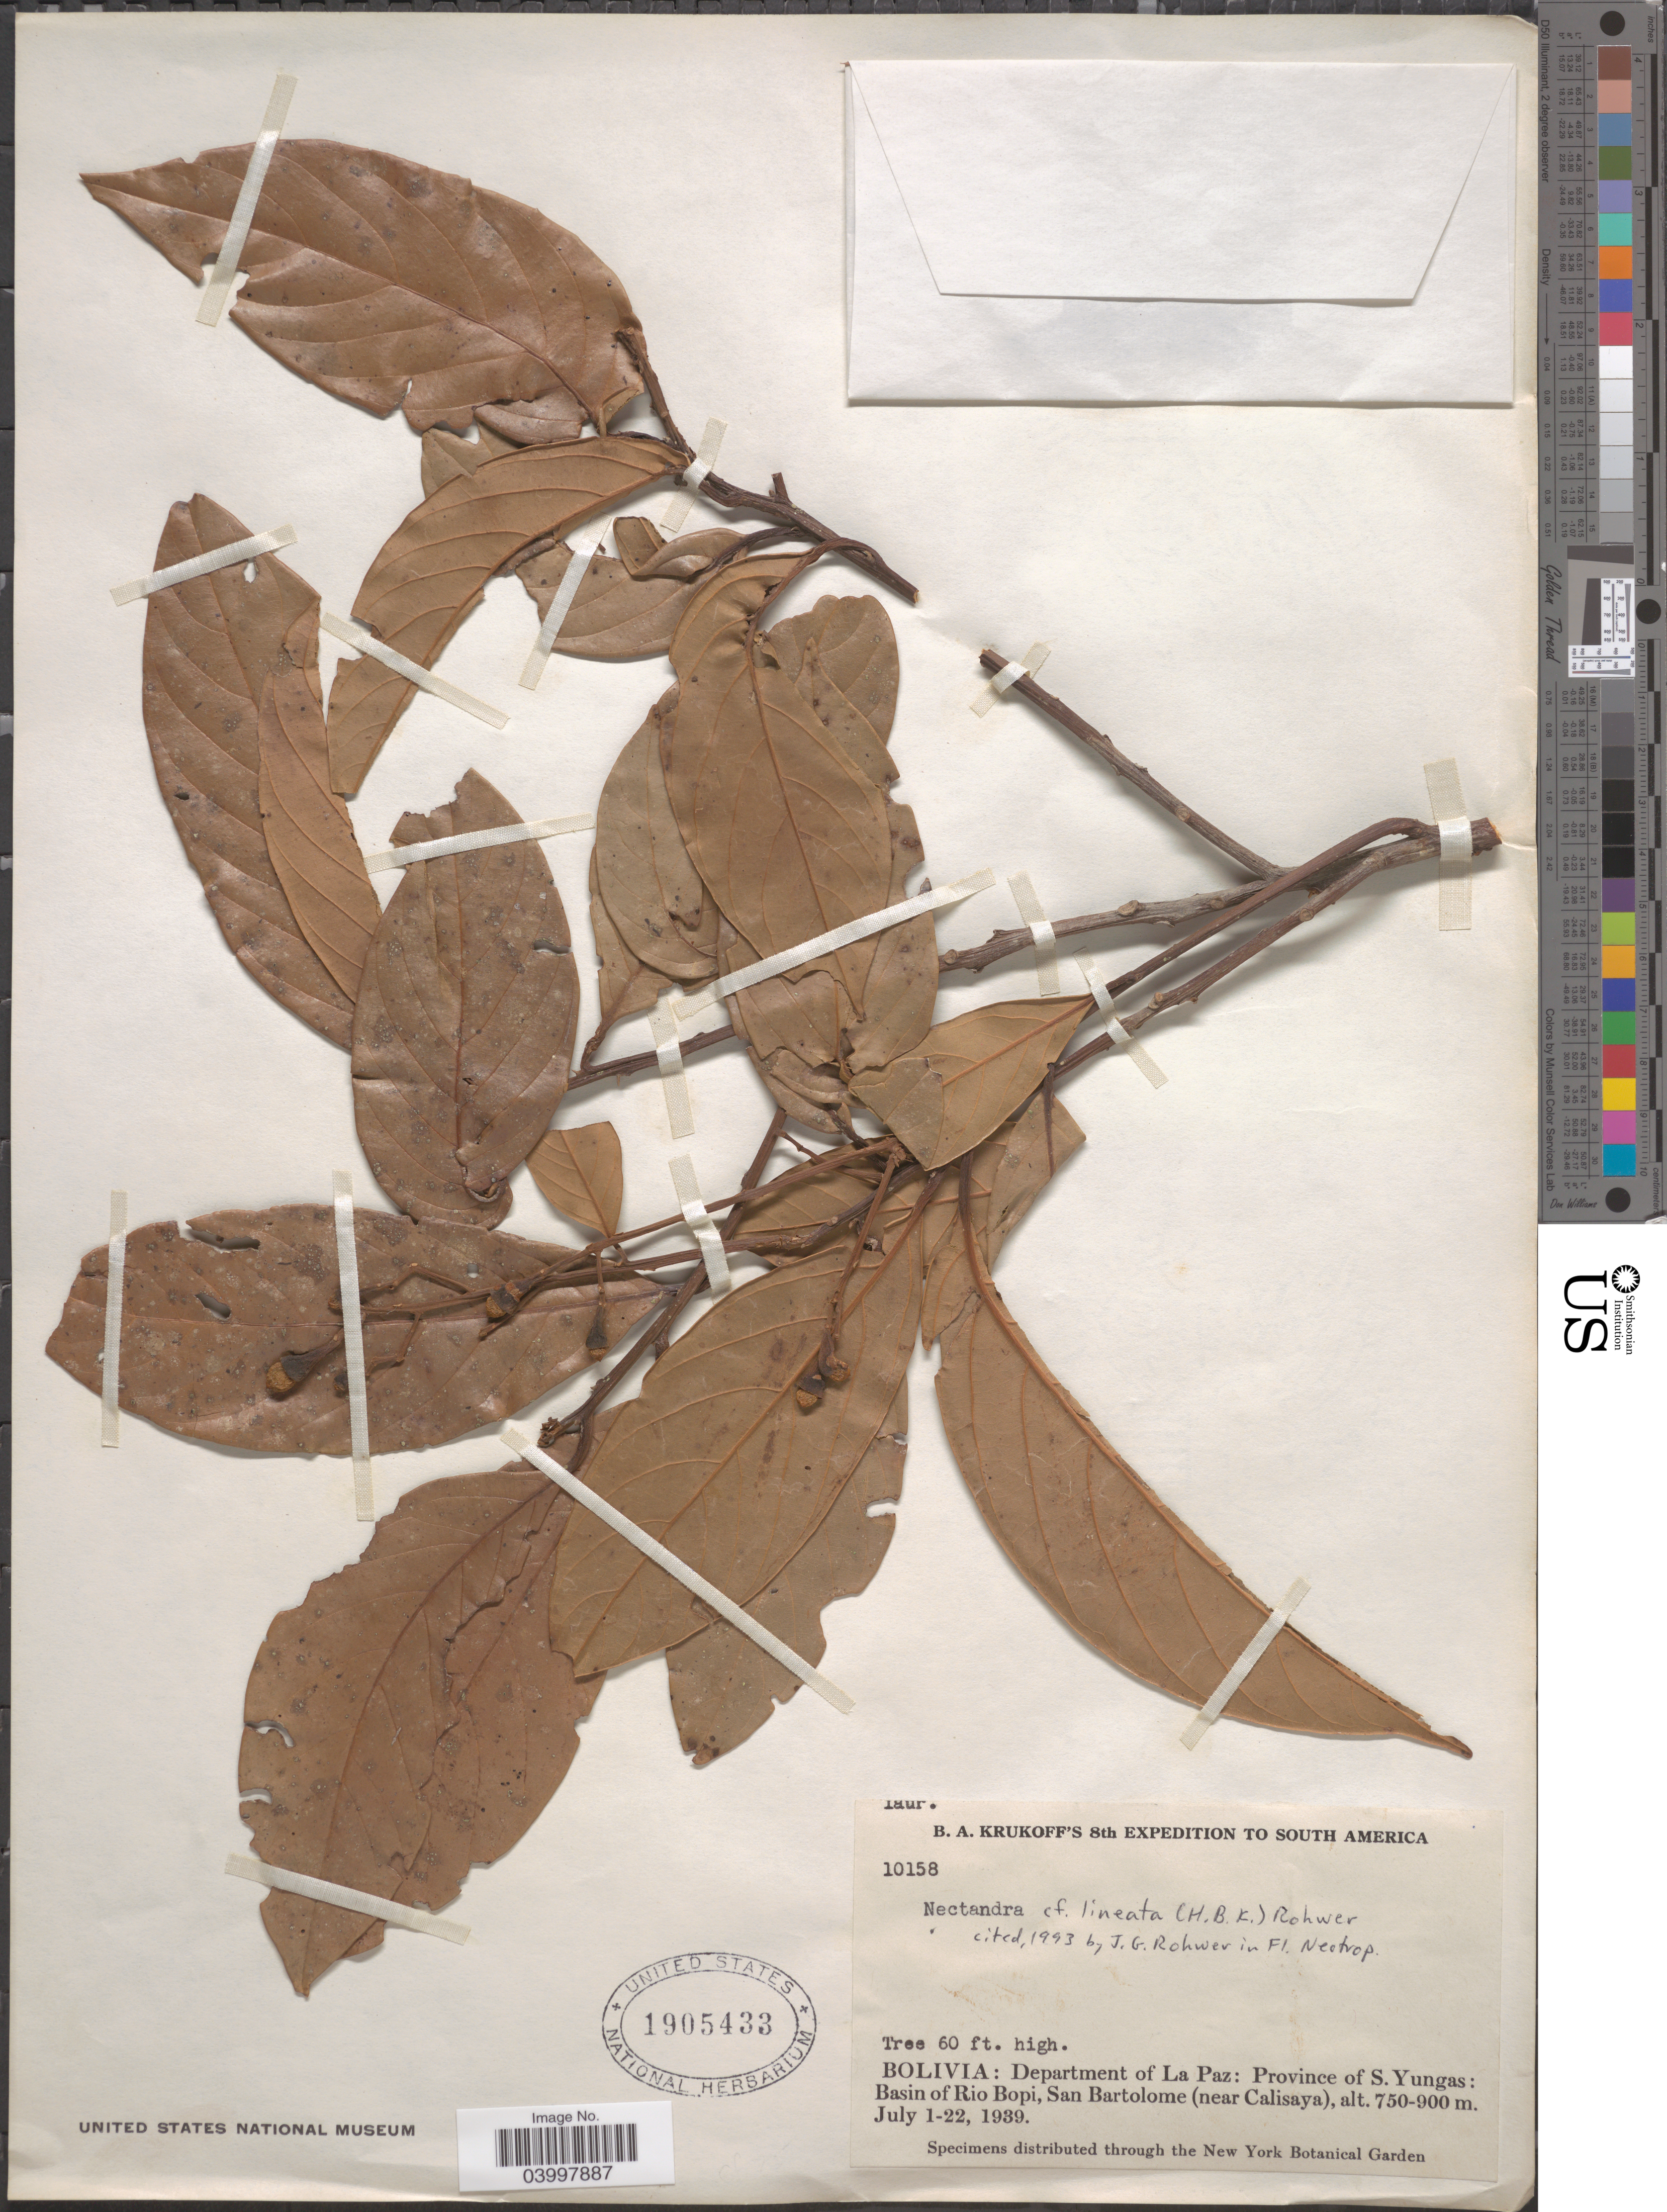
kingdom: Plantae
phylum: Tracheophyta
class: Magnoliopsida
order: Laurales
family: Lauraceae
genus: Nectandra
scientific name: Nectandra lineata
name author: (Kunth) Rohwer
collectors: B. A. Krukoff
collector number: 10158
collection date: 1939-07-01/1939-07-22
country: Bolivia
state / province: La Paz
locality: Department of La Paz: Province of S. Yungas: Basin of Rio Bopi, San Bartolome (near Calisaya).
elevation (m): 750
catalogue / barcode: US 1905433